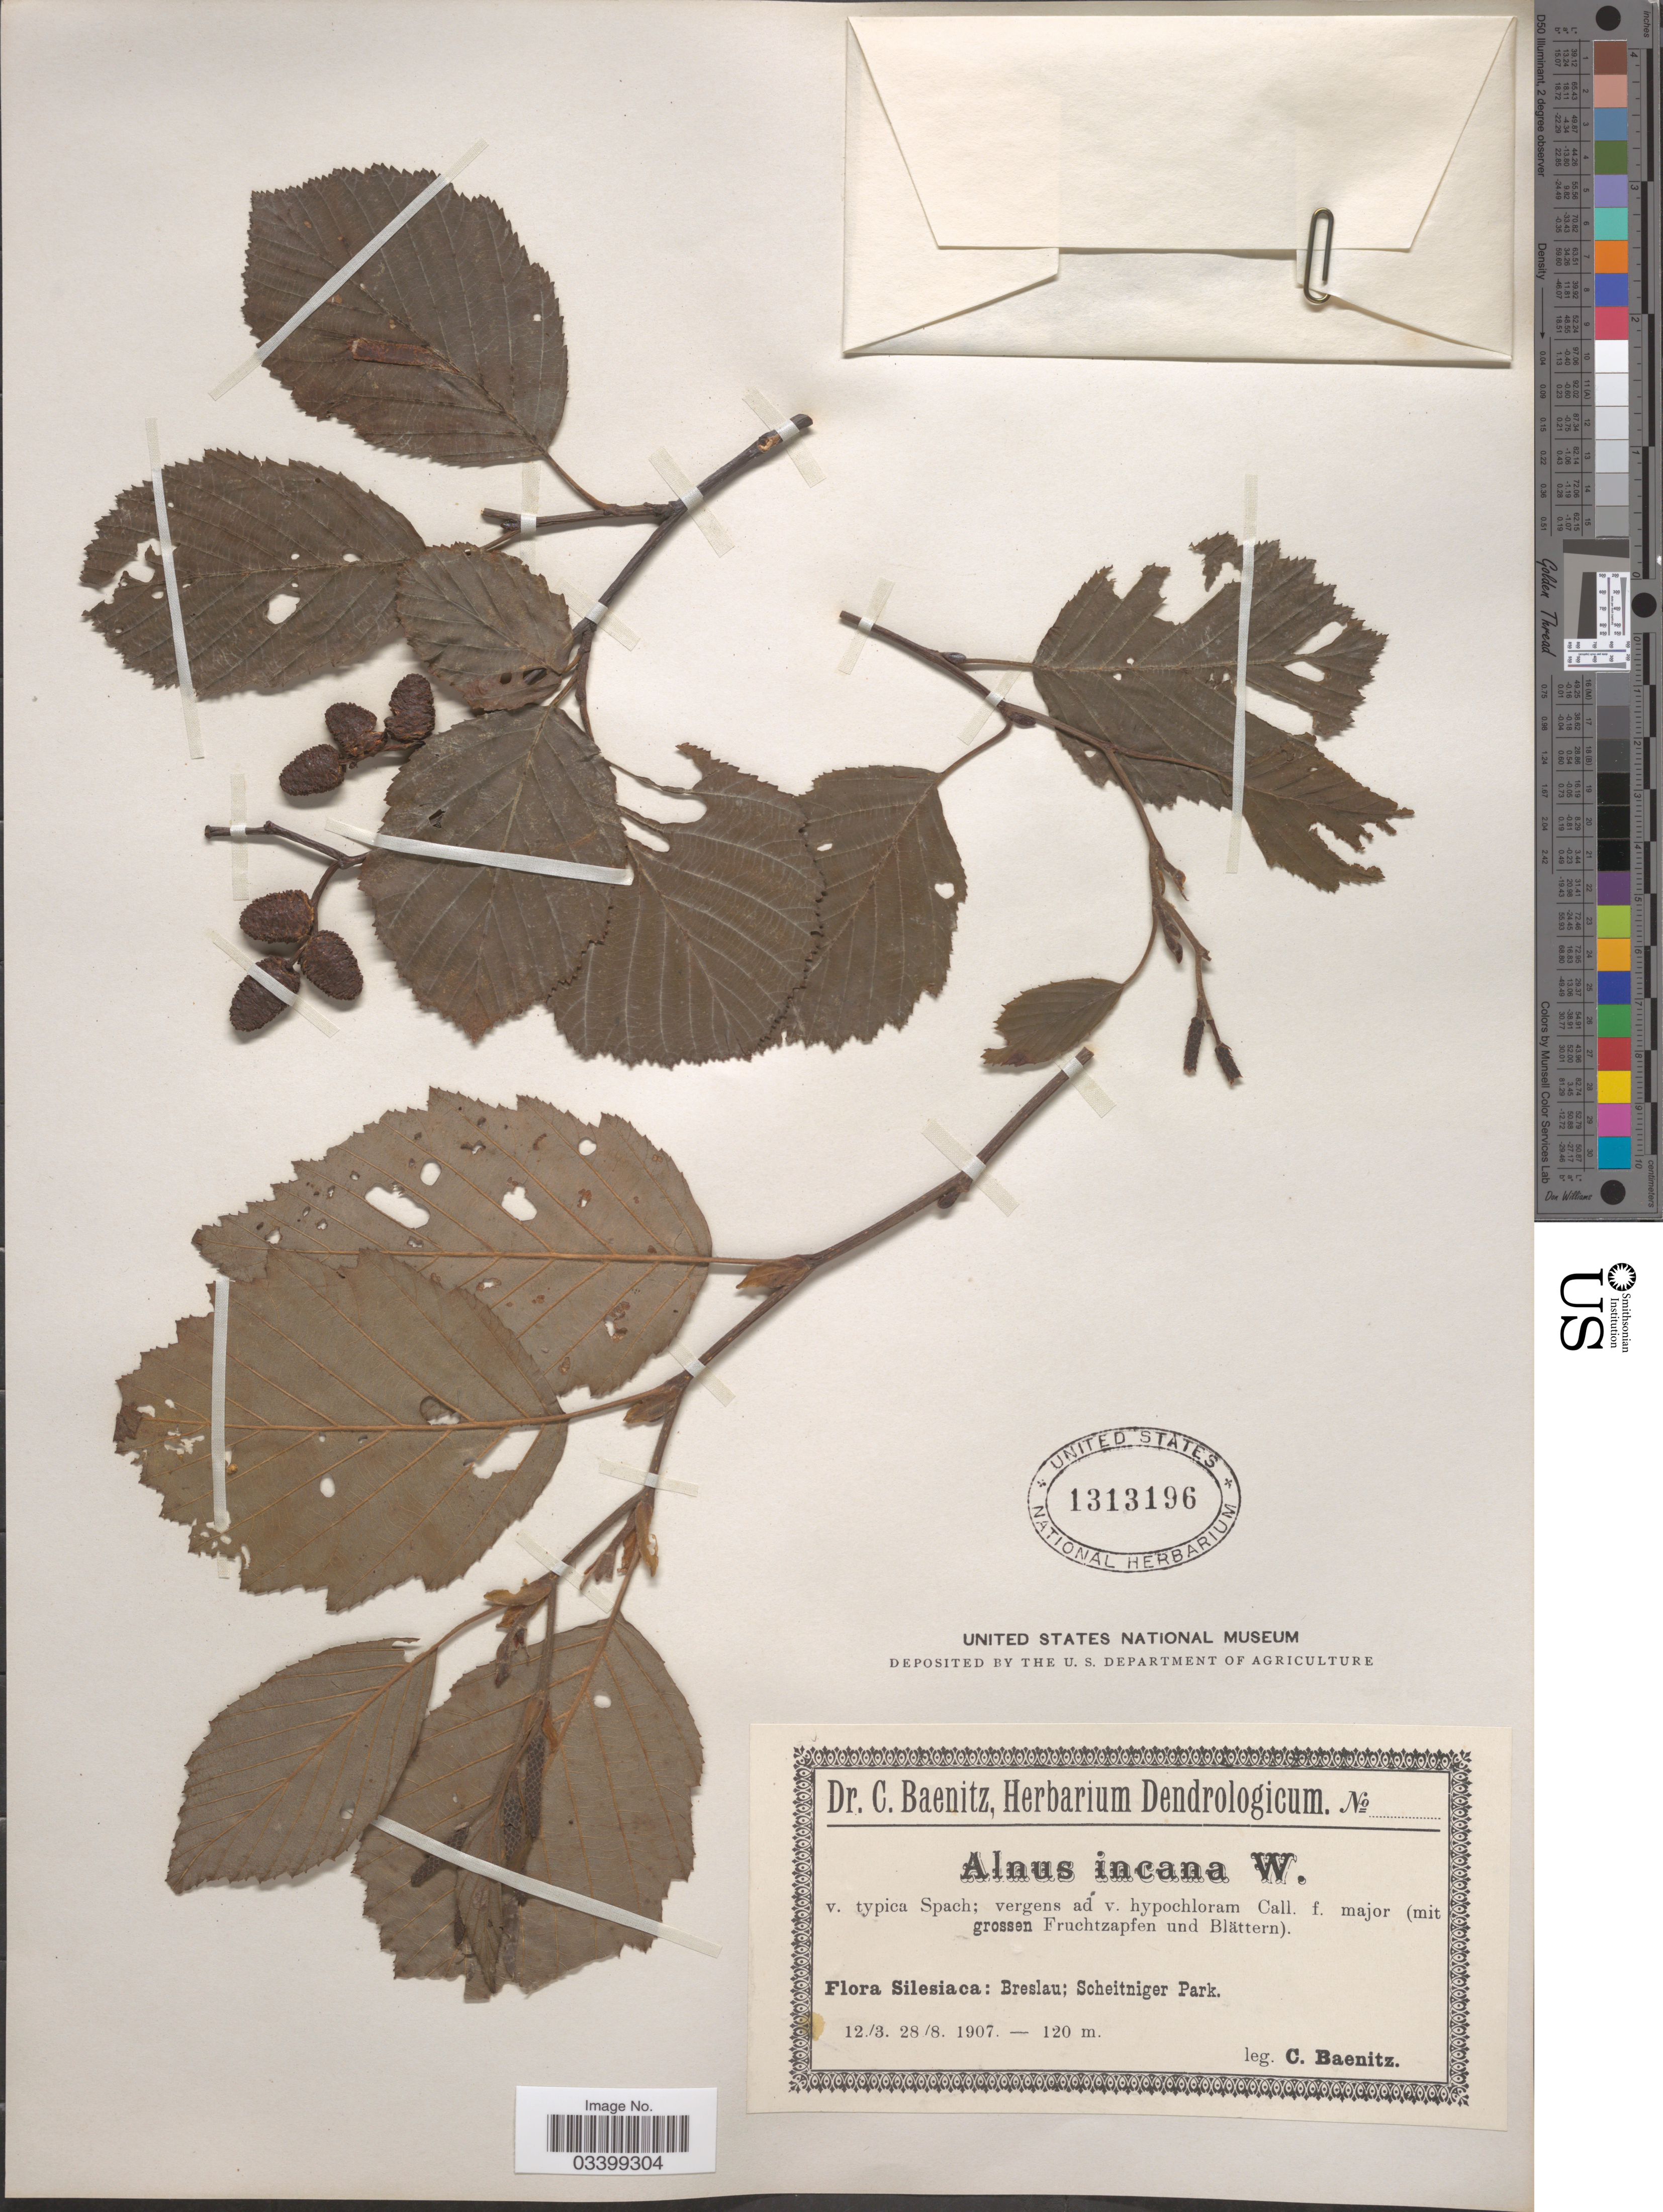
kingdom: Plantae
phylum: Tracheophyta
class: Magnoliopsida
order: Fagales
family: Betulaceae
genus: Alnus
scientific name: Alnus incana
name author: (L.) Moench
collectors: C. G. Baenitz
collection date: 1907-03-12/1907-08-28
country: Poland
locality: Silesiaca: Breslau; Scheitniger Park.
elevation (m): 120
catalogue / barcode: US 1313196